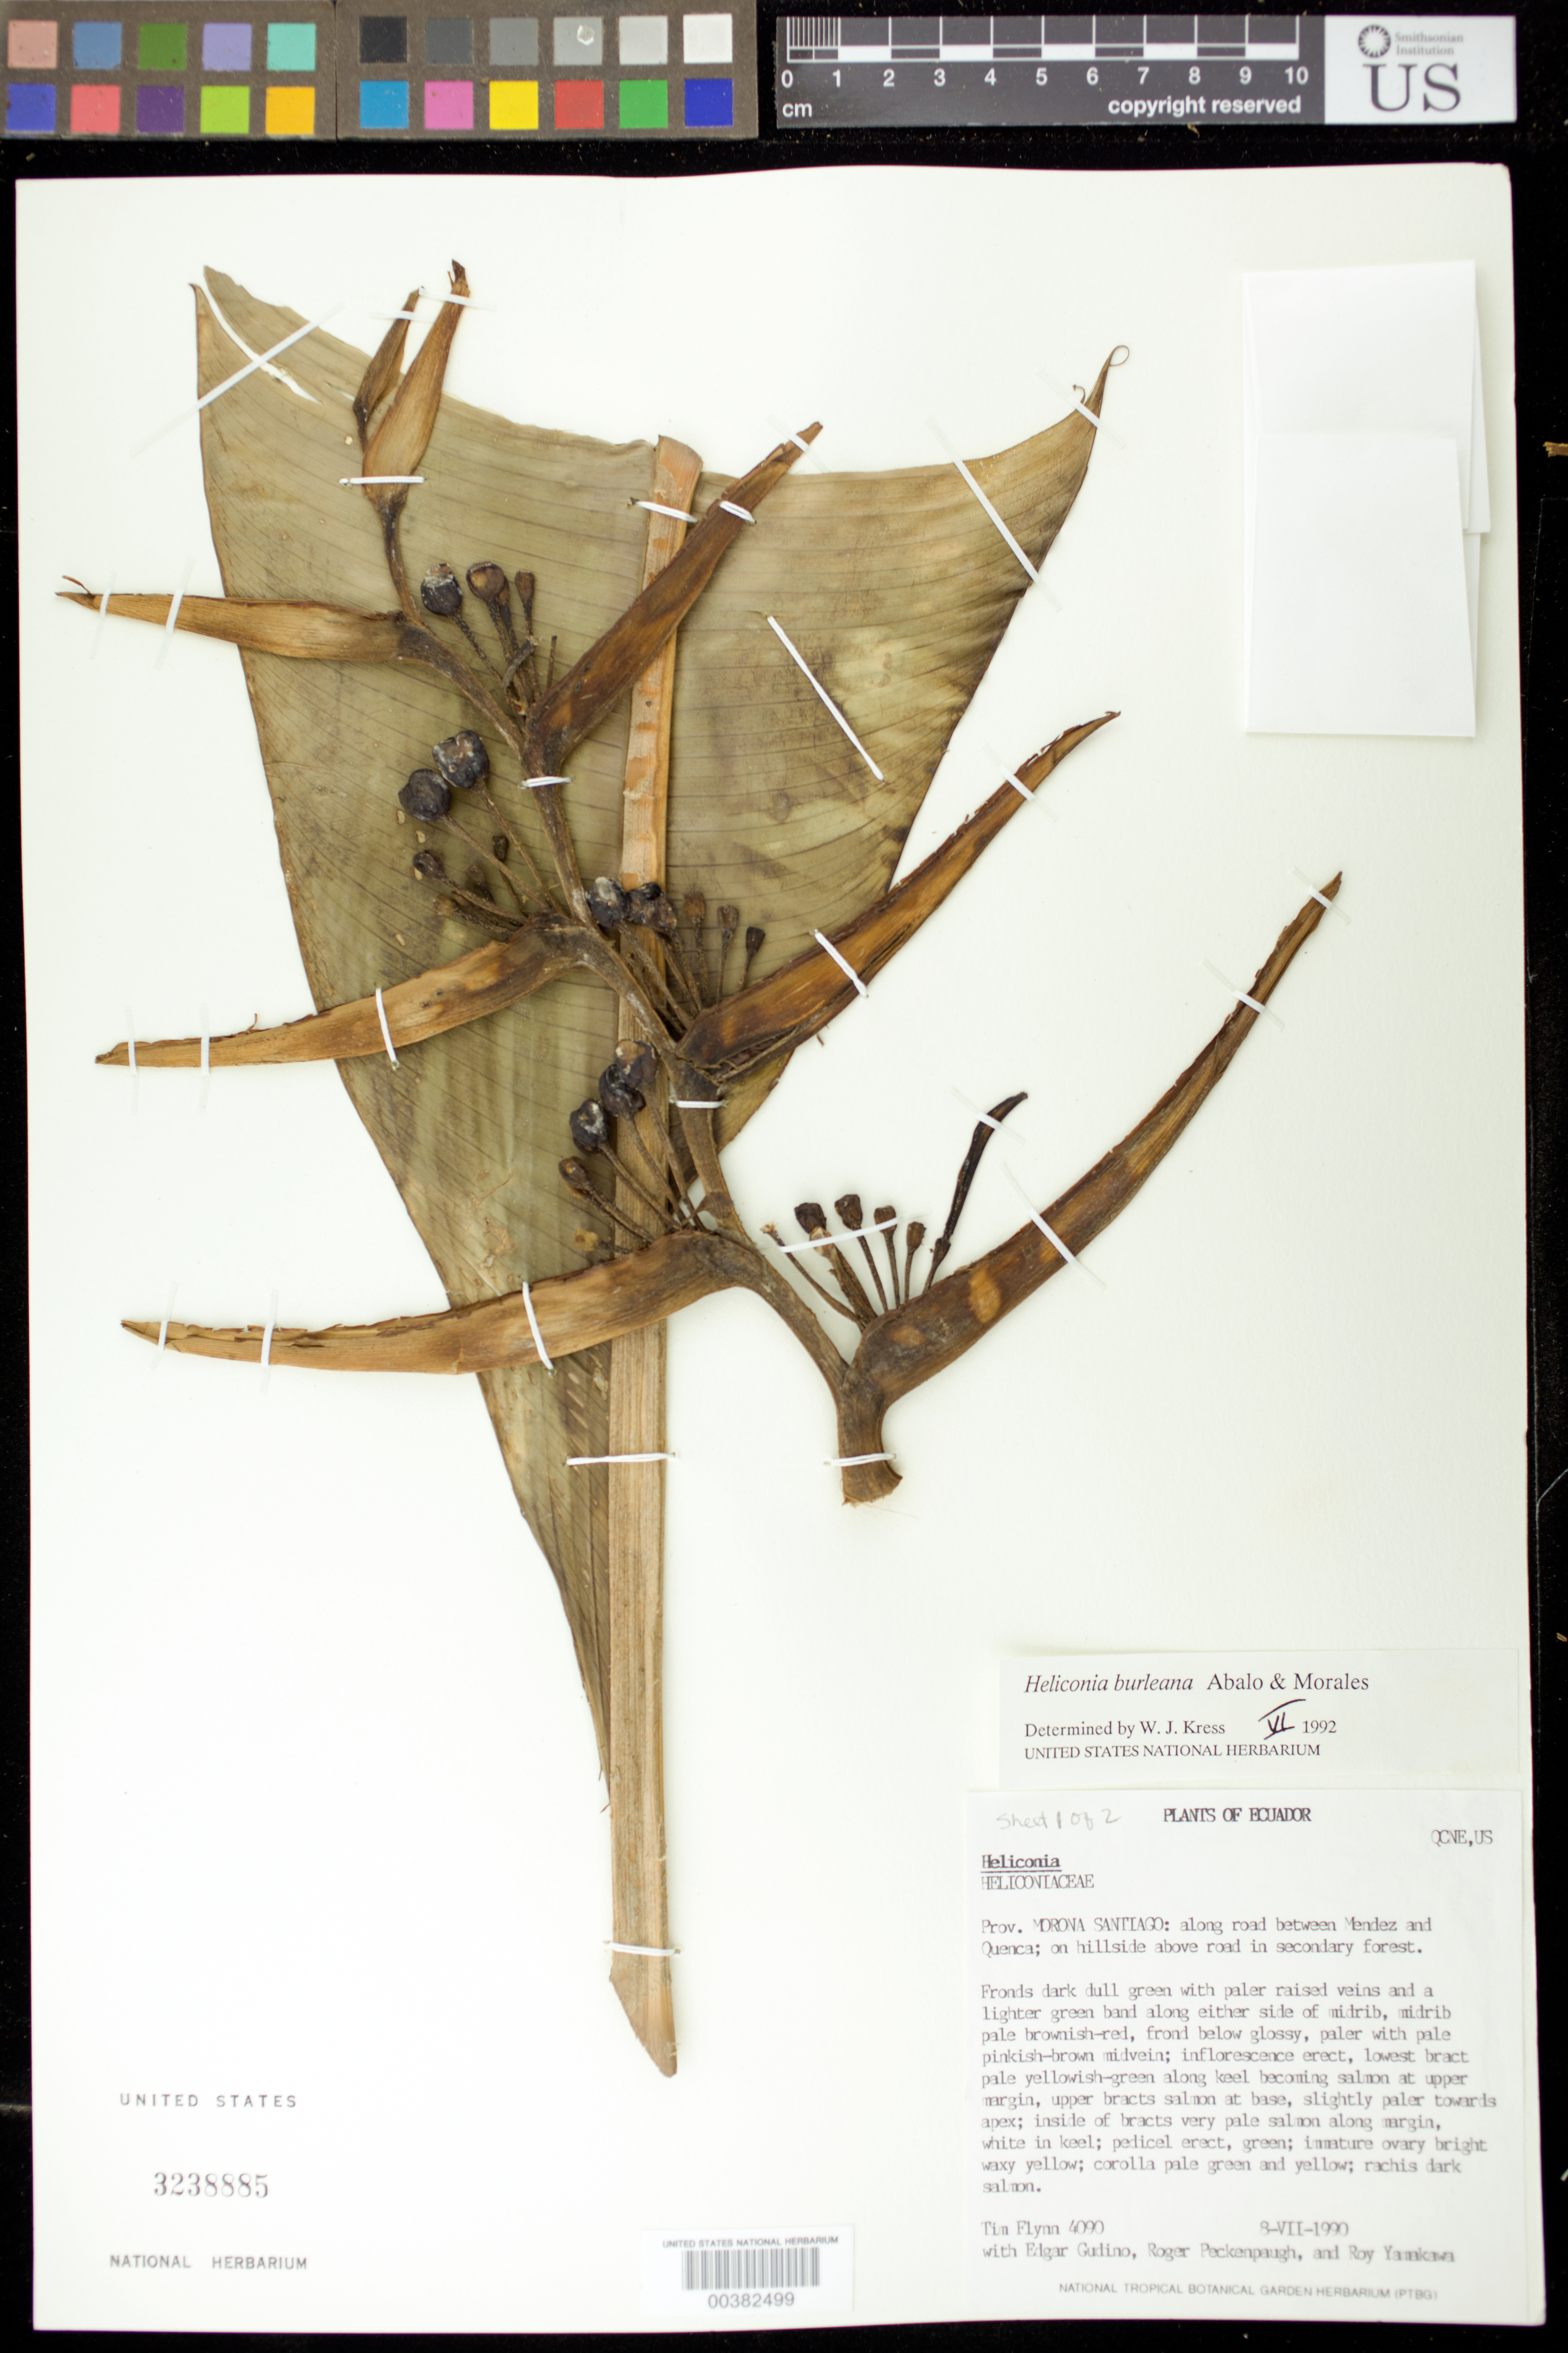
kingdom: Plantae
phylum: Tracheophyta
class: Liliopsida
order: Zingiberales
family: Heliconiaceae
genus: Heliconia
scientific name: Heliconia burleana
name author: Abalo & G. Morales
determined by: Kress, W. J., (US), Smithsonian Institution - National Museum of Natural History (UNITED STATES)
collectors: T. W. Flynn, E. Gudiño, R. Peckinpaugh & R. Yamakawa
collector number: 4090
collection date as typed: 08 Jul 1990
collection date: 1990-07-08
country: Ecuador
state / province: Morona-Santiago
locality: Rd between mendez and quenca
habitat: Secondary forest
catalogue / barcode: US 3238885